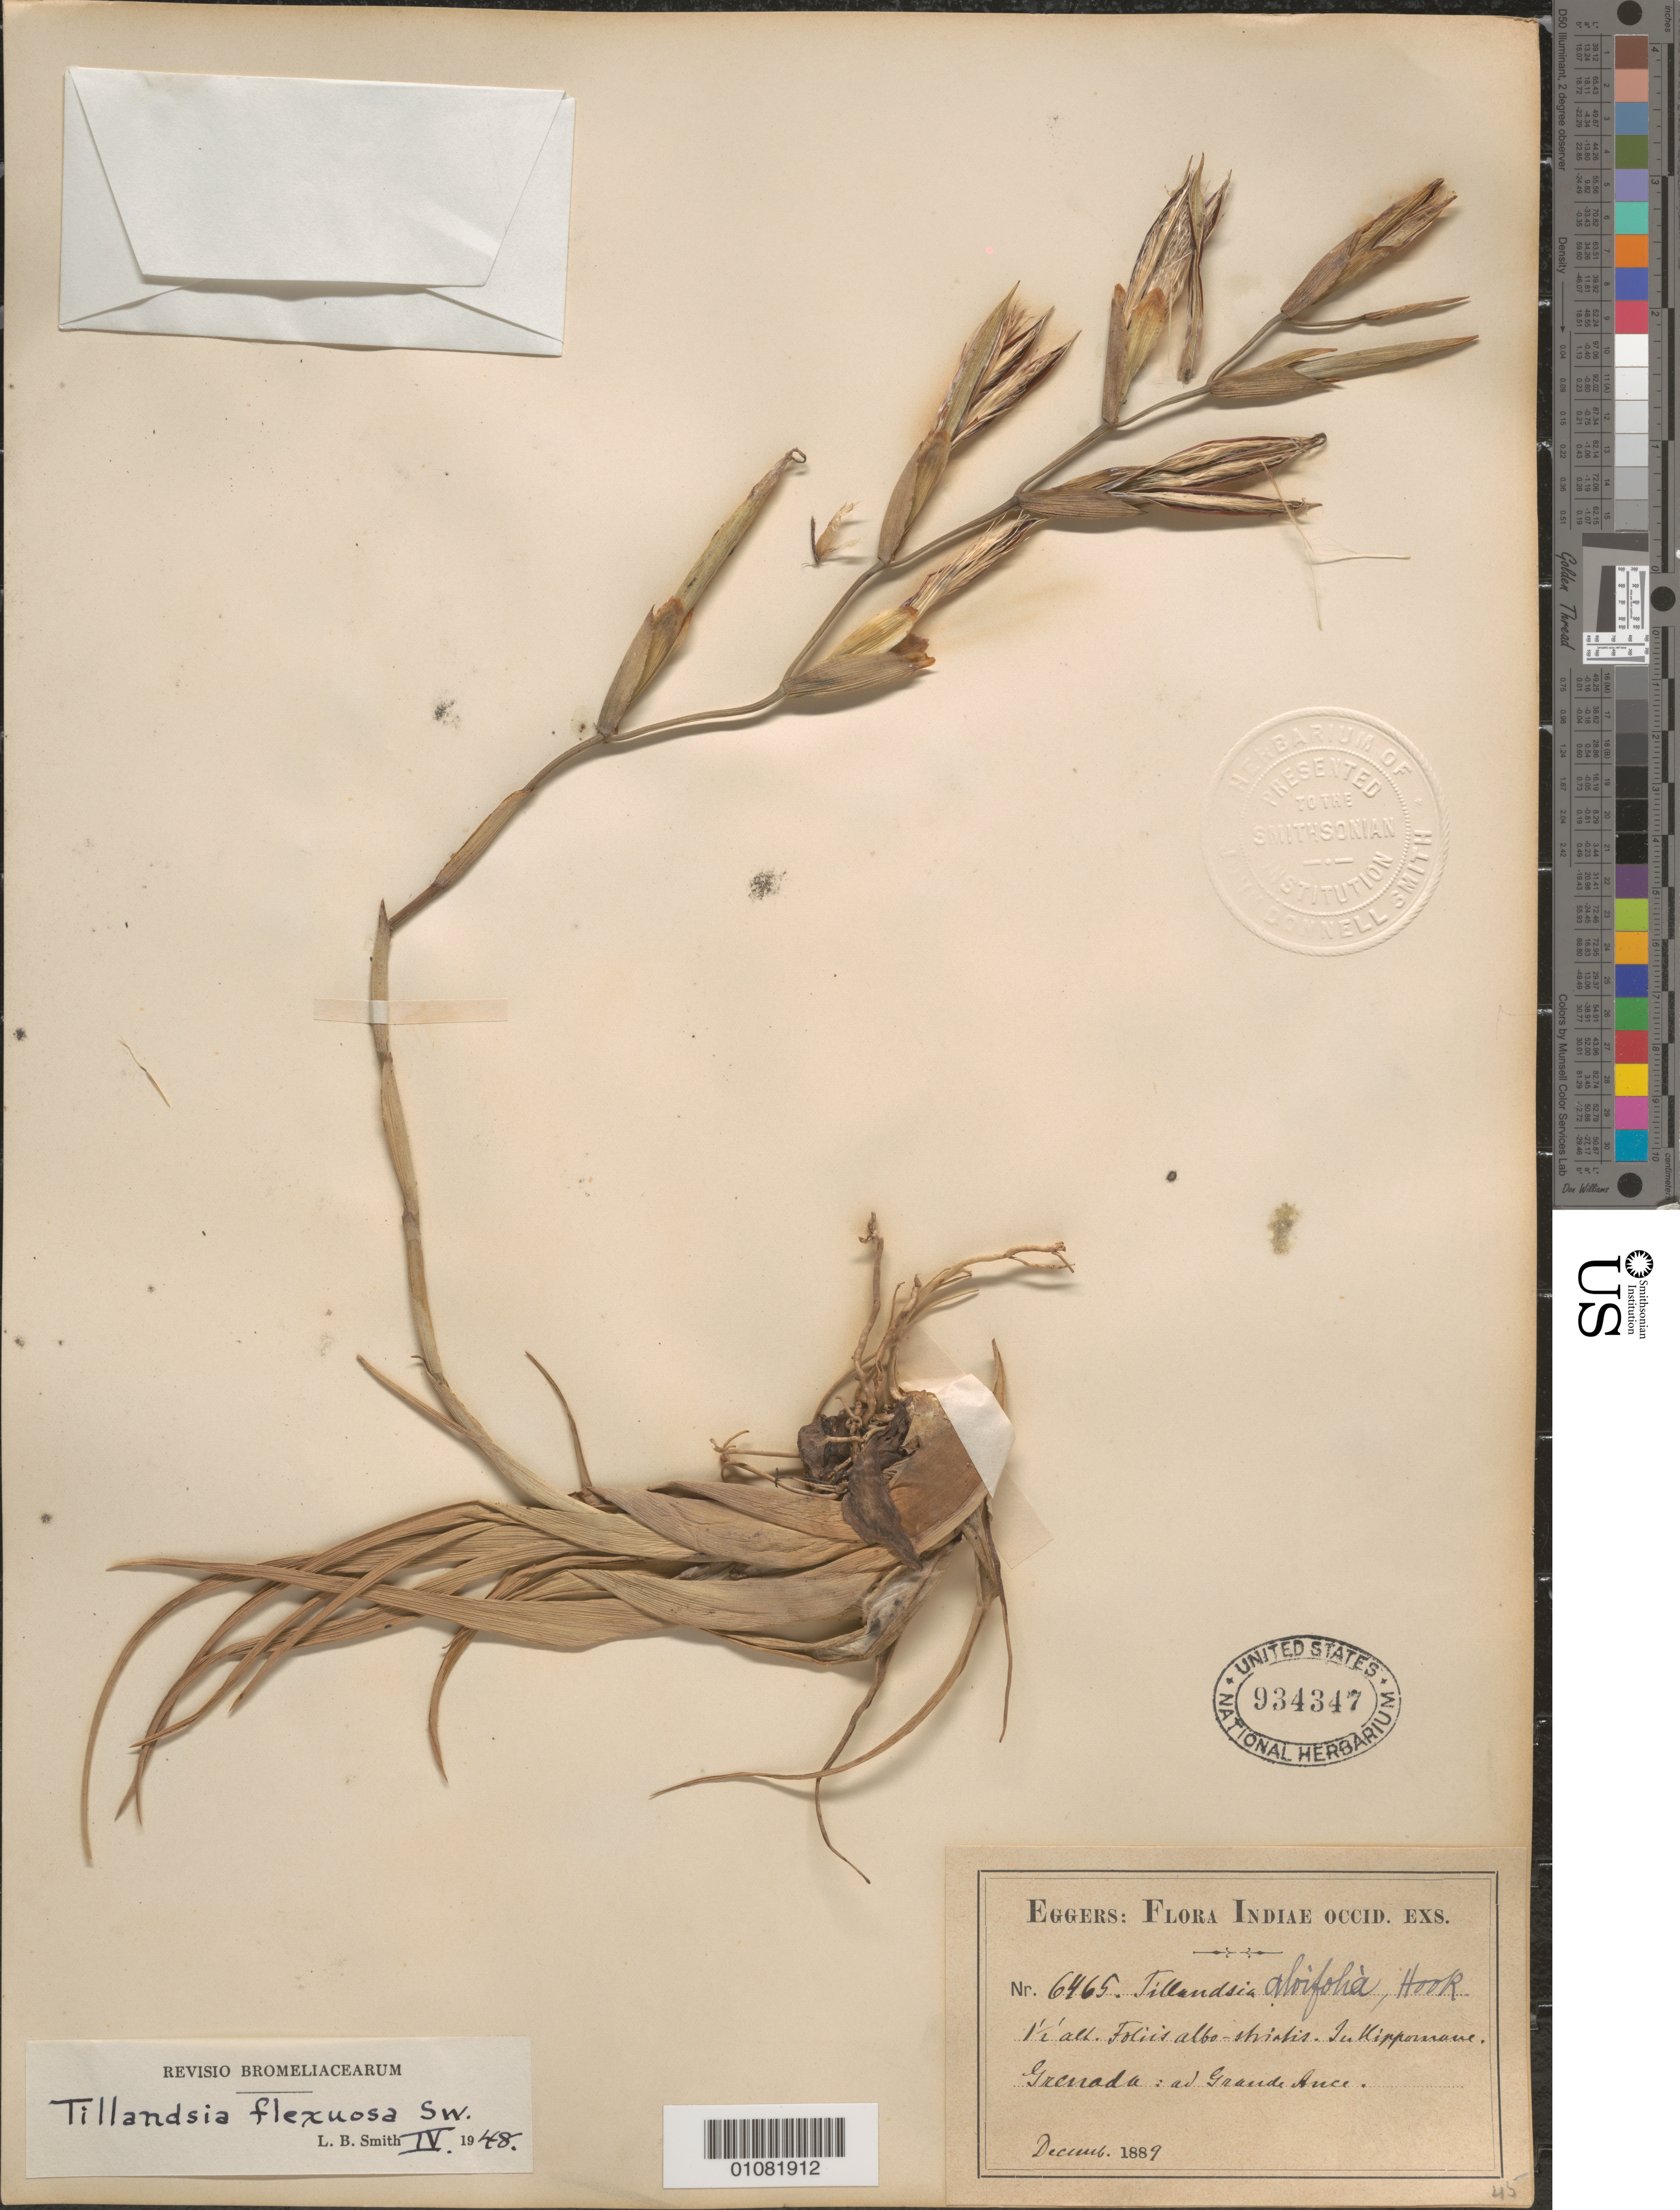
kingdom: Plantae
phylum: Tracheophyta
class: Liliopsida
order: Poales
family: Bromeliaceae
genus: Tillandsia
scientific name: Tillandsia flexuosa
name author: Sw.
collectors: H. F. A. von Eggers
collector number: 6465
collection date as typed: Dec 1889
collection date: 1889-12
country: Grenada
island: Grenada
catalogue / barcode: US 934347